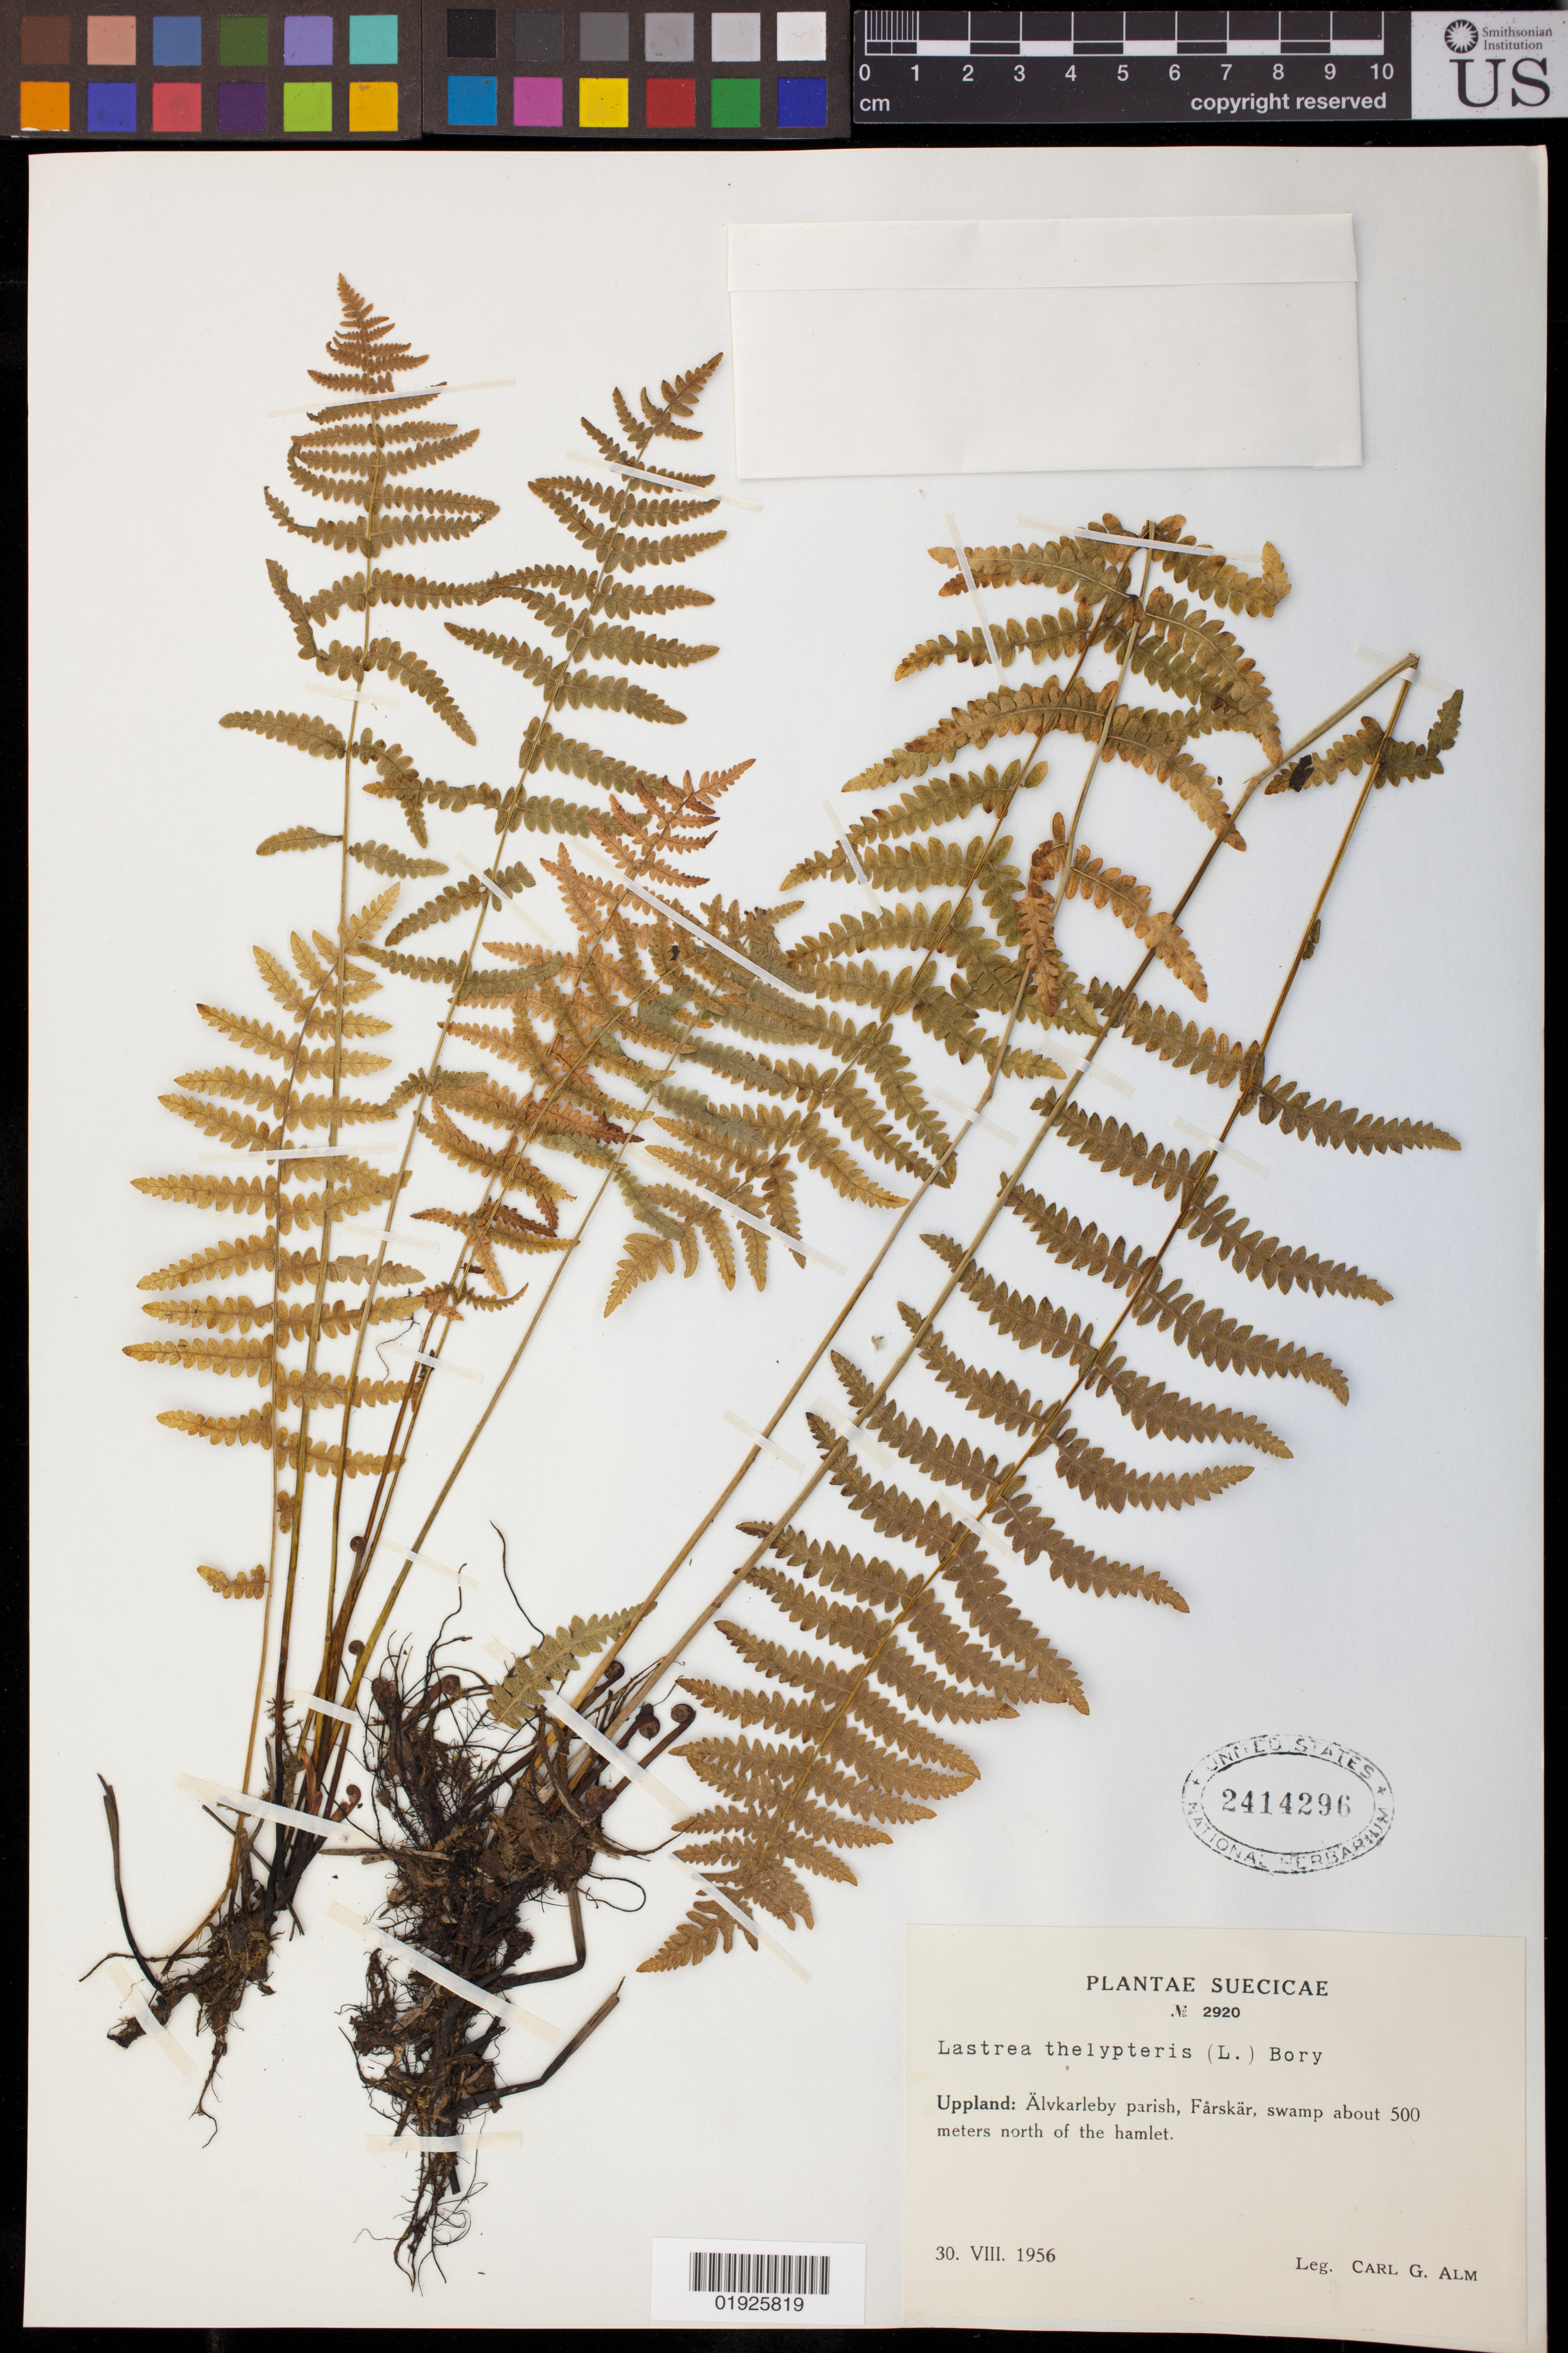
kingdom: Plantae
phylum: Tracheophyta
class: Polypodiopsida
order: Polypodiales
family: Thelypteridaceae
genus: Thelypteris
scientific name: Thelypteris palustris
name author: (Salisb.) Schott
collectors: C. G. Alm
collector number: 2920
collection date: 1956-08-30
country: Sweden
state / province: Uppsala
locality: Alvkarleby parish, Farskar.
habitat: Swamp about 500 meters north of the hamlet.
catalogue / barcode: US 2414296